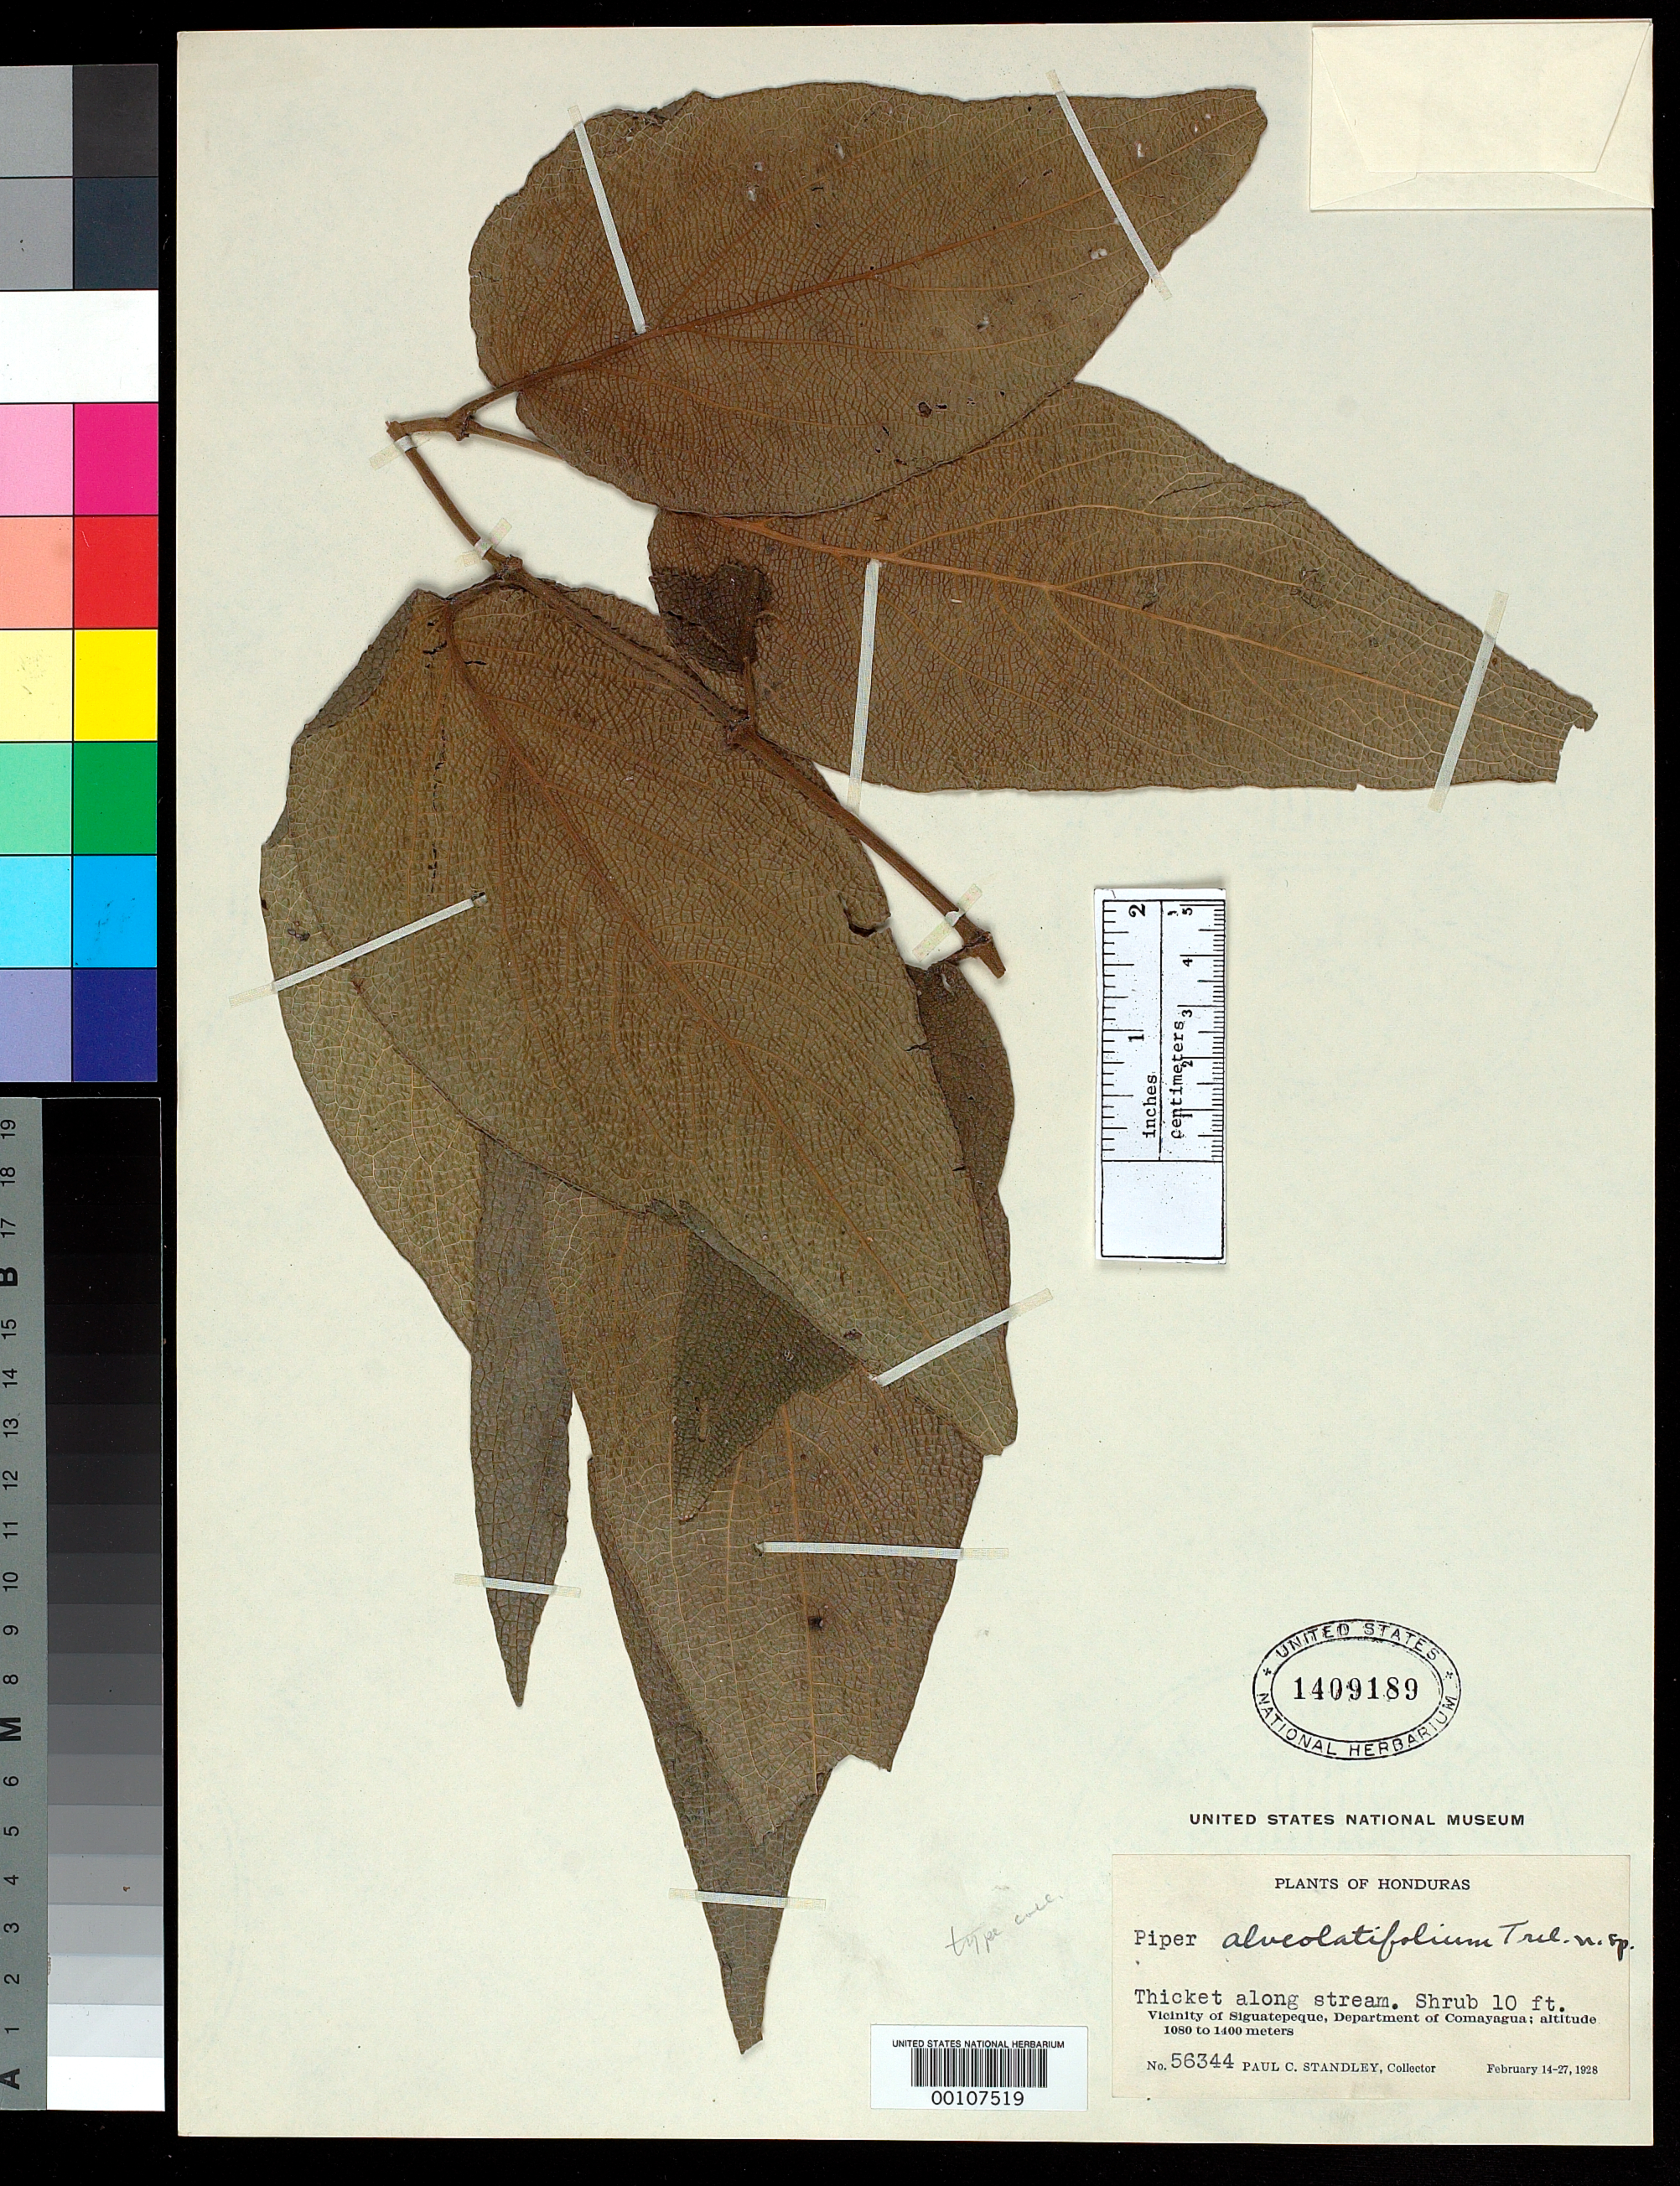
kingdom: Plantae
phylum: Tracheophyta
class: Magnoliopsida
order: Piperales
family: Piperaceae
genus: Piper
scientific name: Piper alveolatifolium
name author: Trel.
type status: Isotype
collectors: P. C. Standley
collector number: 56344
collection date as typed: Feb 1928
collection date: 1928-02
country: Honduras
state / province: Comayagua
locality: Siguatepeque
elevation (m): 1080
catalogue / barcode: US 1409189